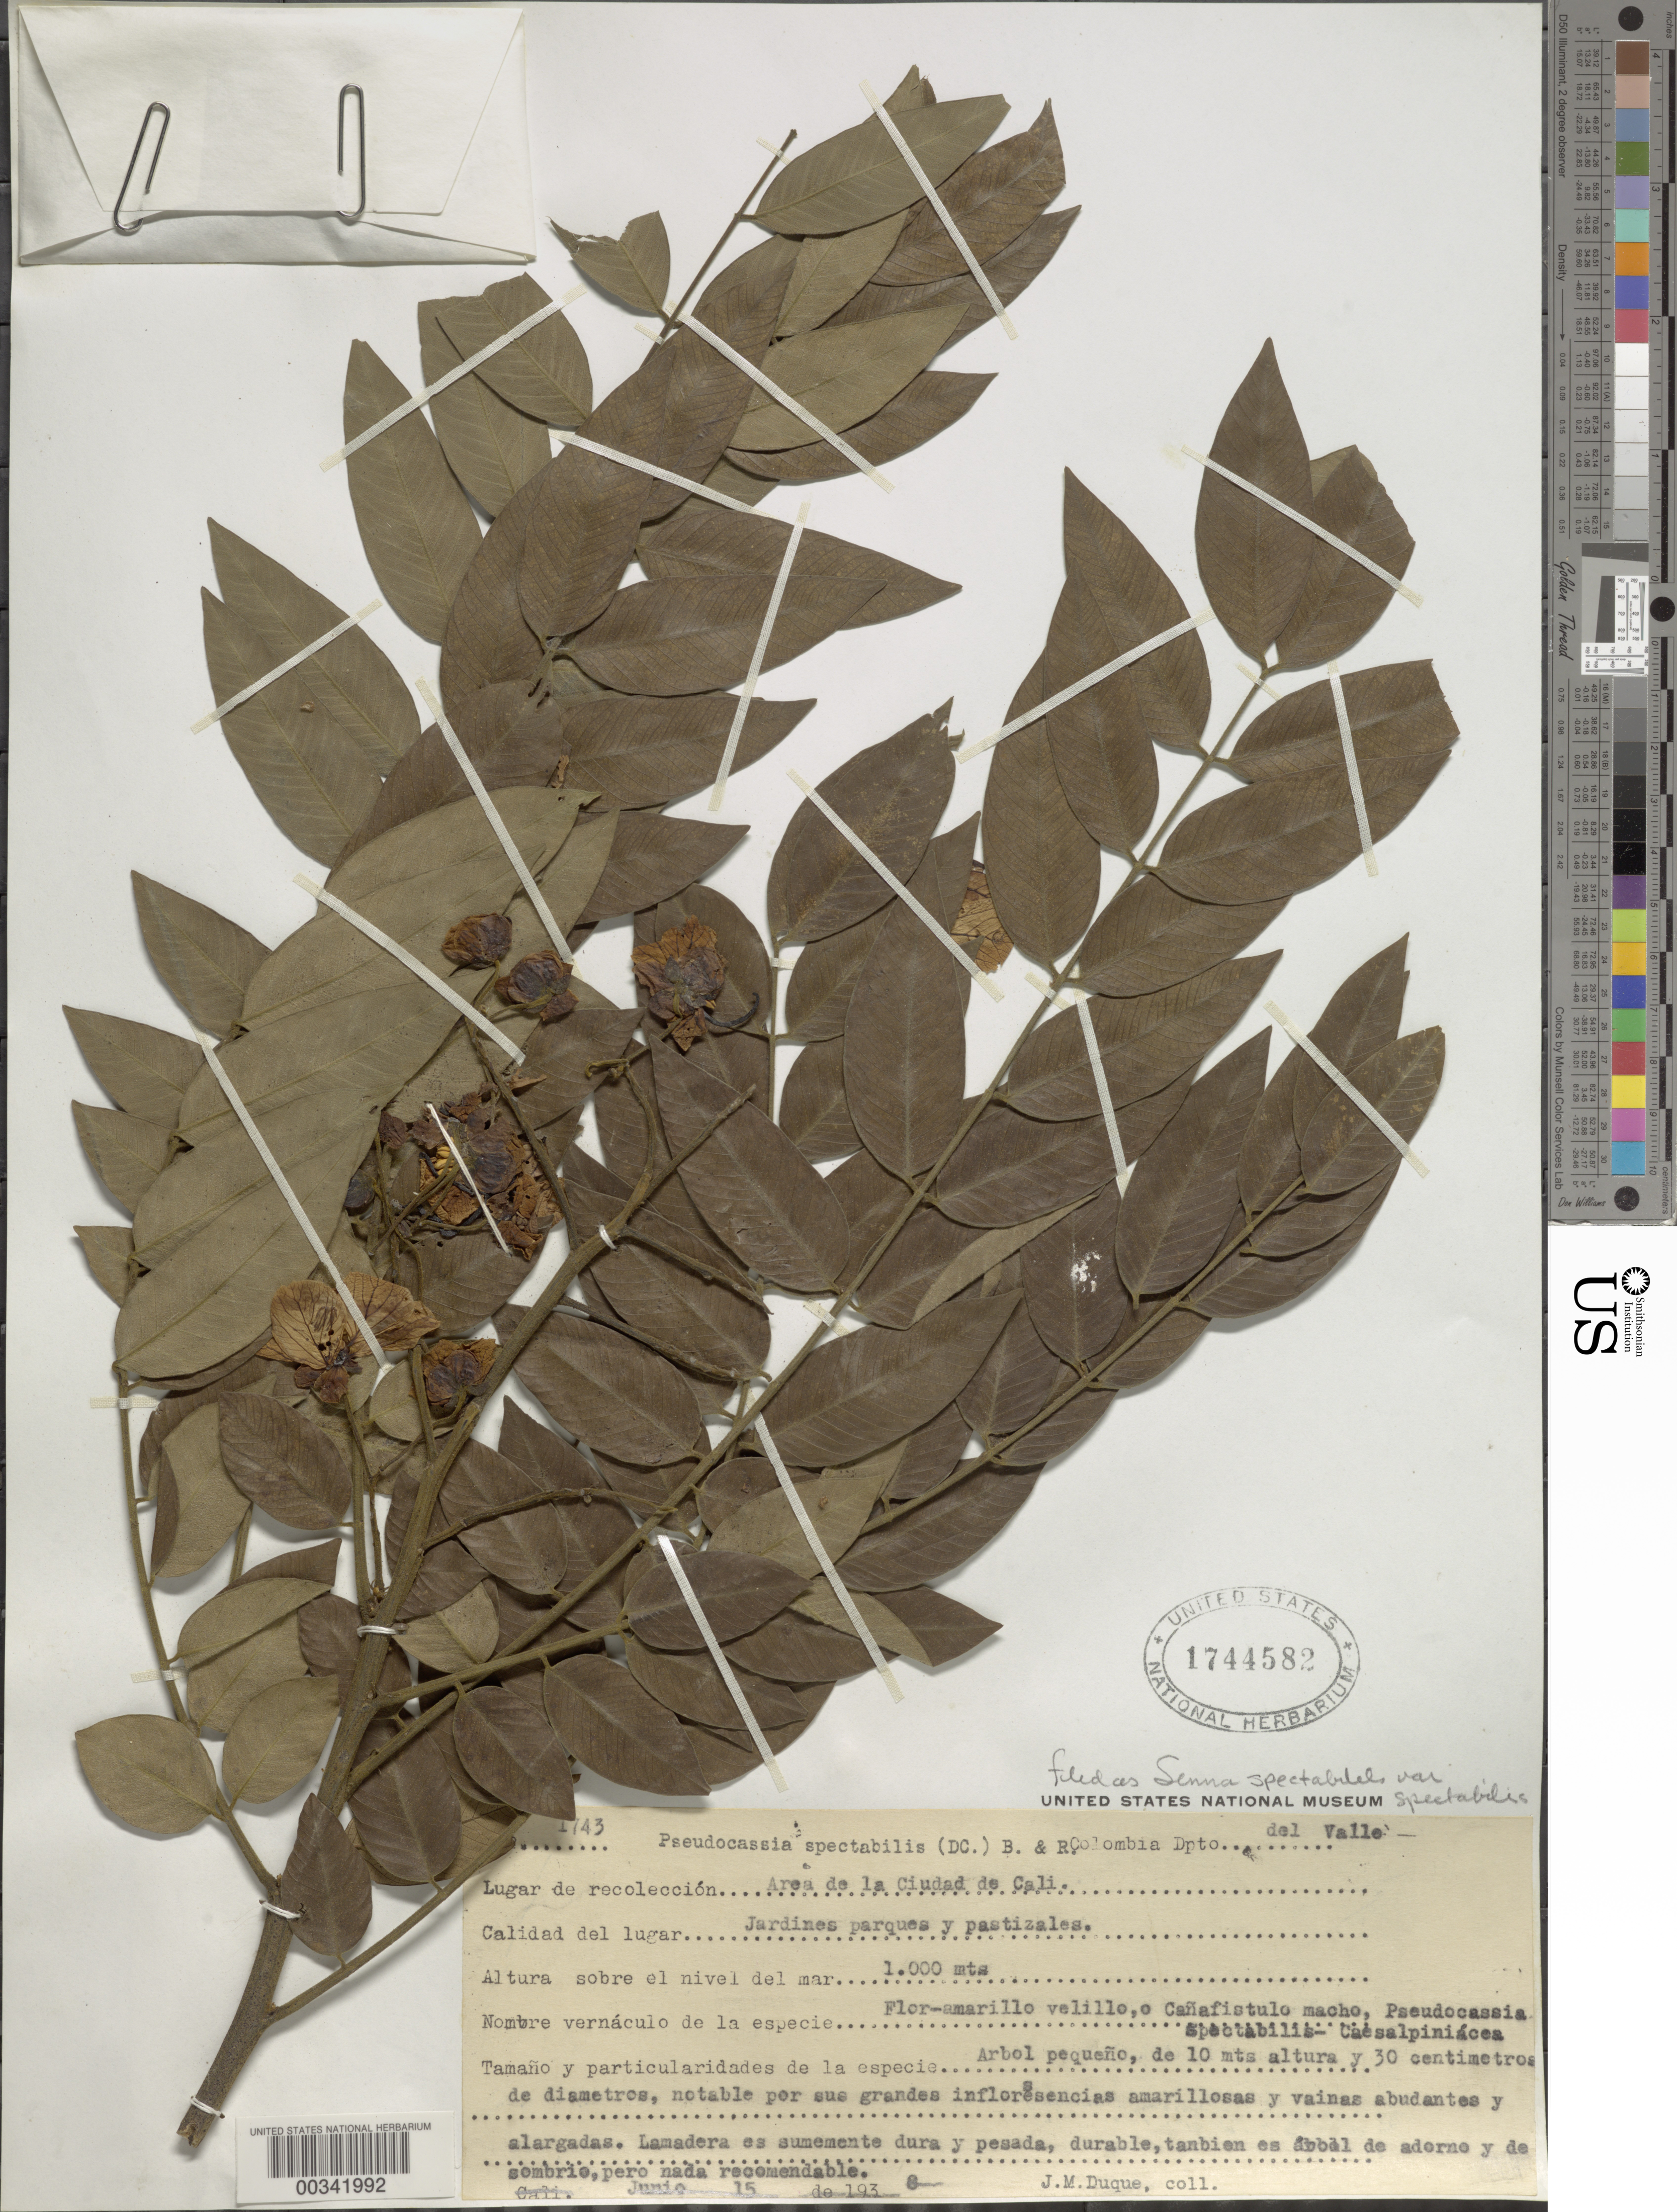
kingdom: Plantae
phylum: Tracheophyta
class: Magnoliopsida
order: Fabales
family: Fabaceae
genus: Senna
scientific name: Senna spectabilis var. spectabilis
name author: (DC.) H.S. Irwin & Barneby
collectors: J. M. Duque Jaramillo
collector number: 1743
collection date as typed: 15 Jun 1938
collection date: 1938-06-15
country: Colombia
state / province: Valle del Cauca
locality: Area de la ciudad de Cali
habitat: Jardines, parques y pastizales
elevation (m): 1000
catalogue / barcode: US 1744582